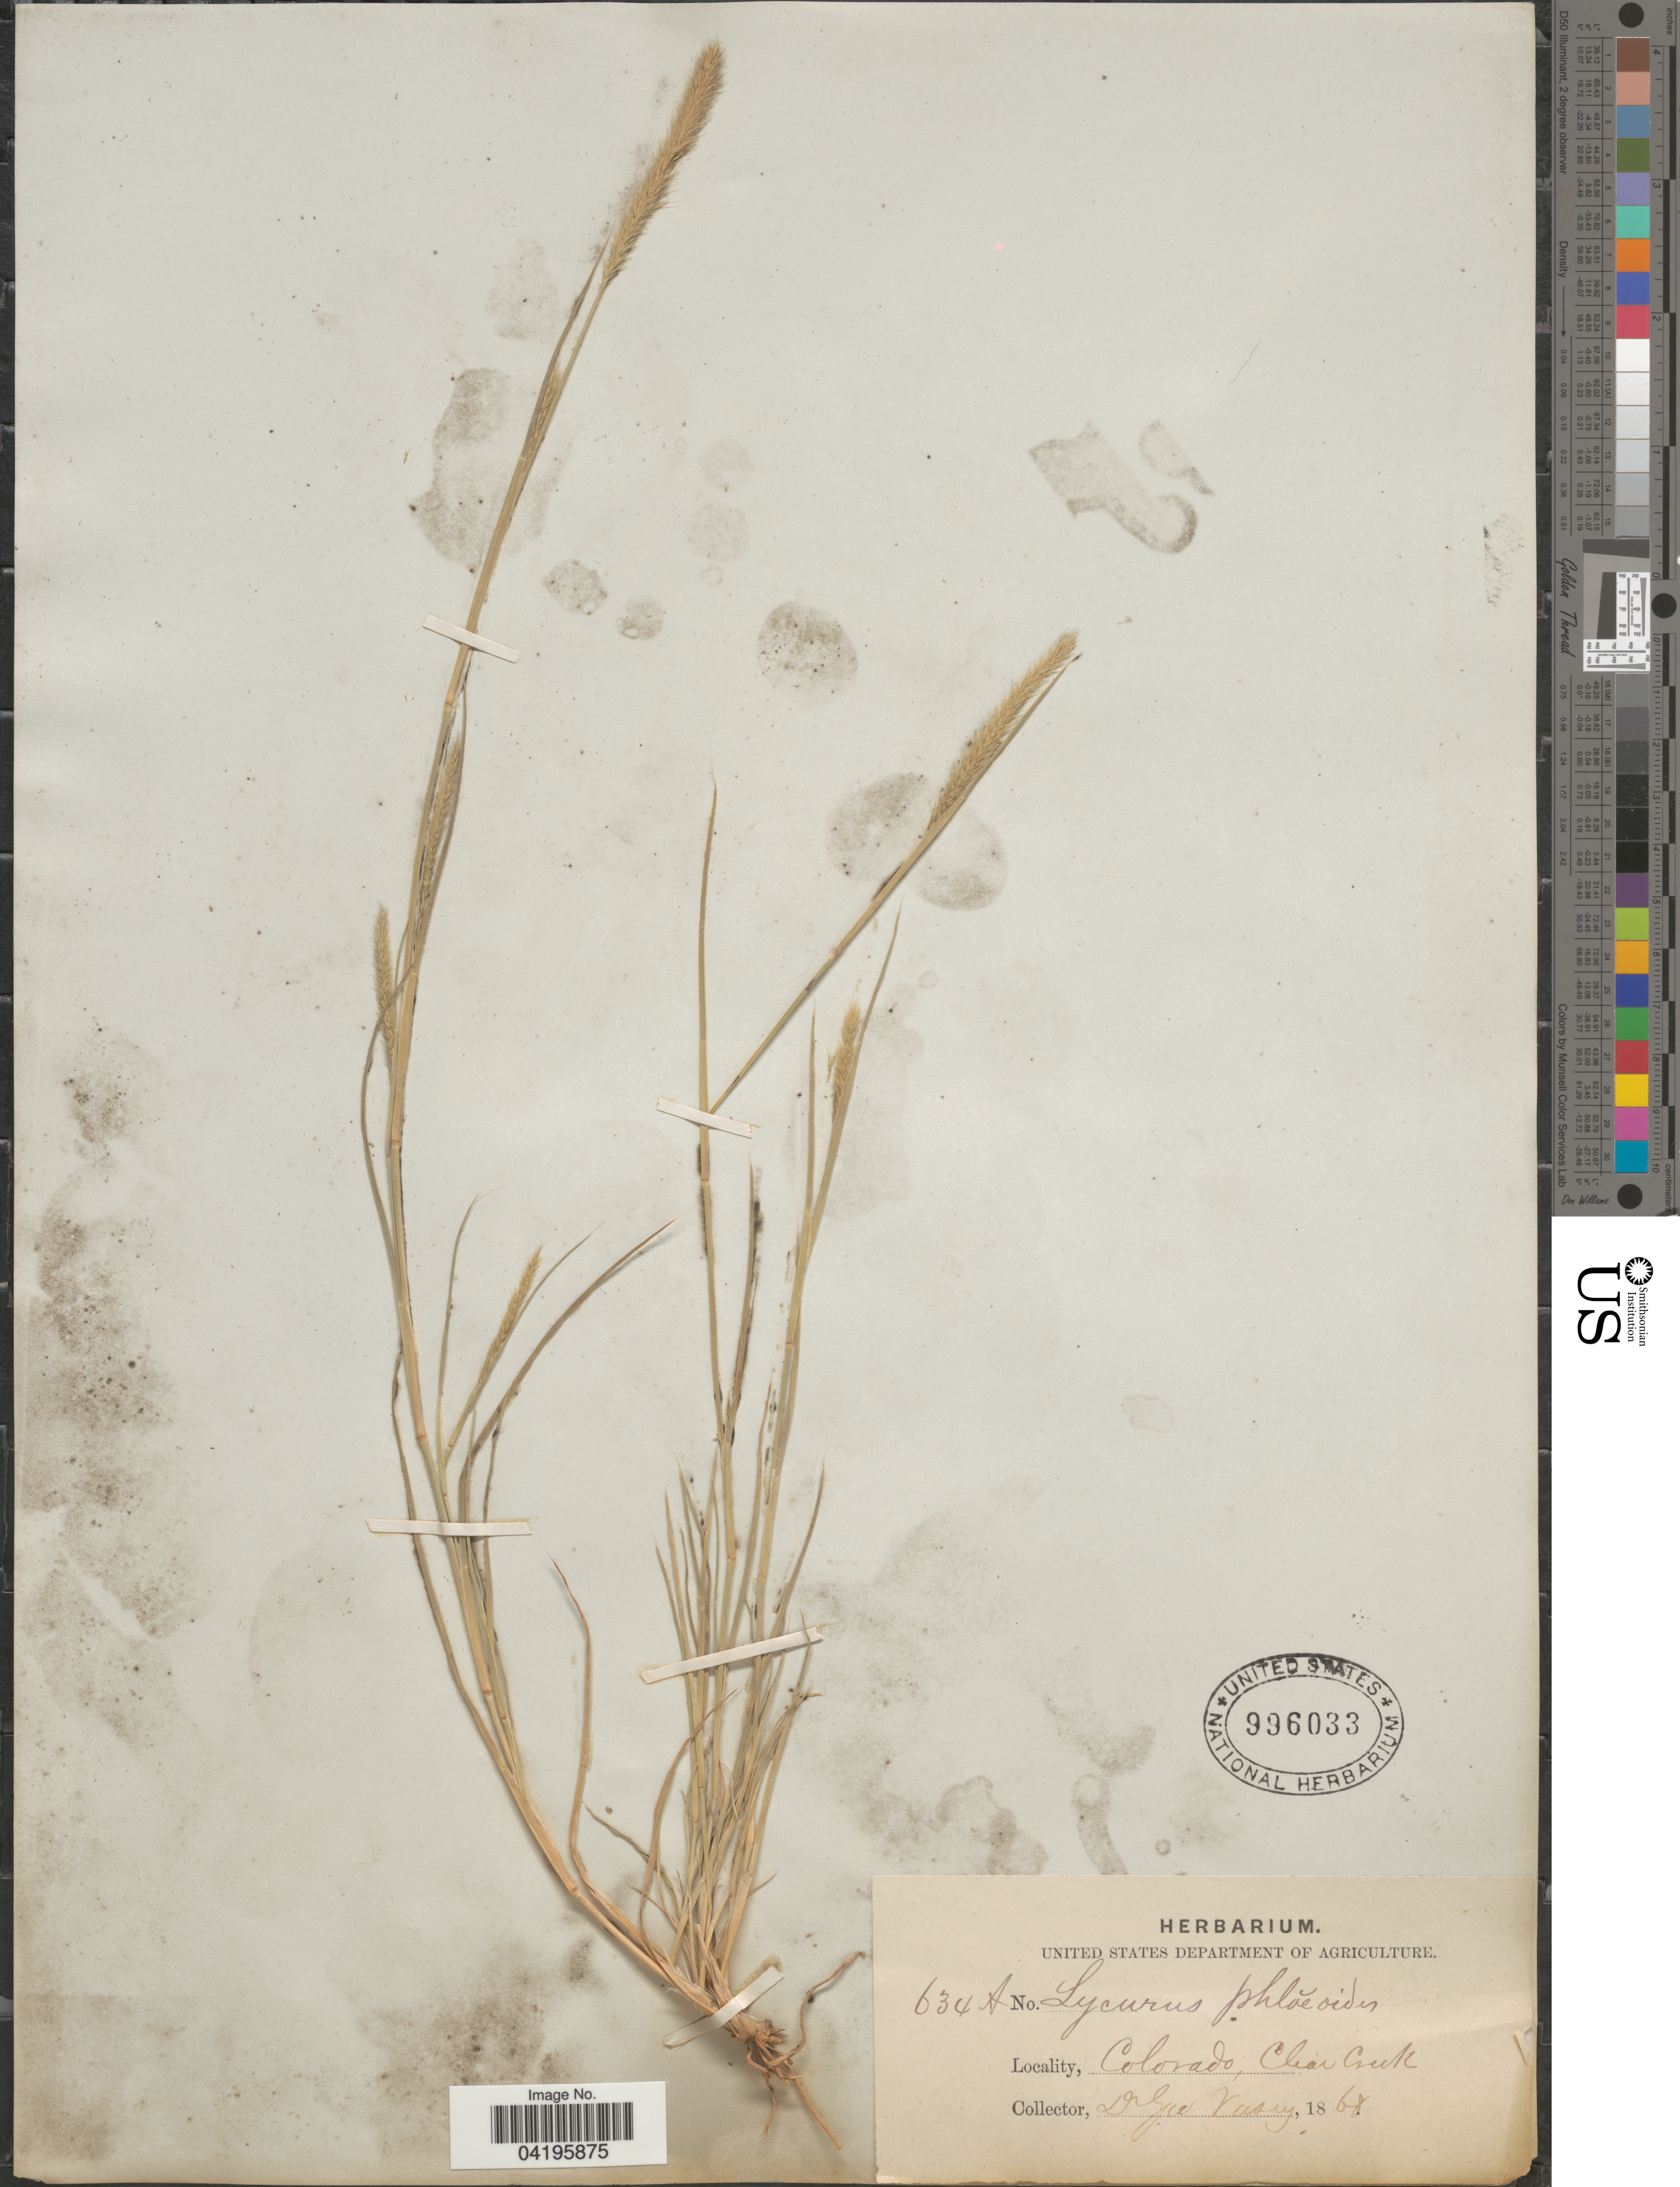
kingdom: Plantae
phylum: Tracheophyta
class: Liliopsida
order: Poales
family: Poaceae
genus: Muhlenbergia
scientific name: Muhlenbergia phleoides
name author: (Kunth) Columbus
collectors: G. Vasey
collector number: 634A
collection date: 1868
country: United States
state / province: Colorado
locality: Clear Creek.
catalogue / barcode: US 996033